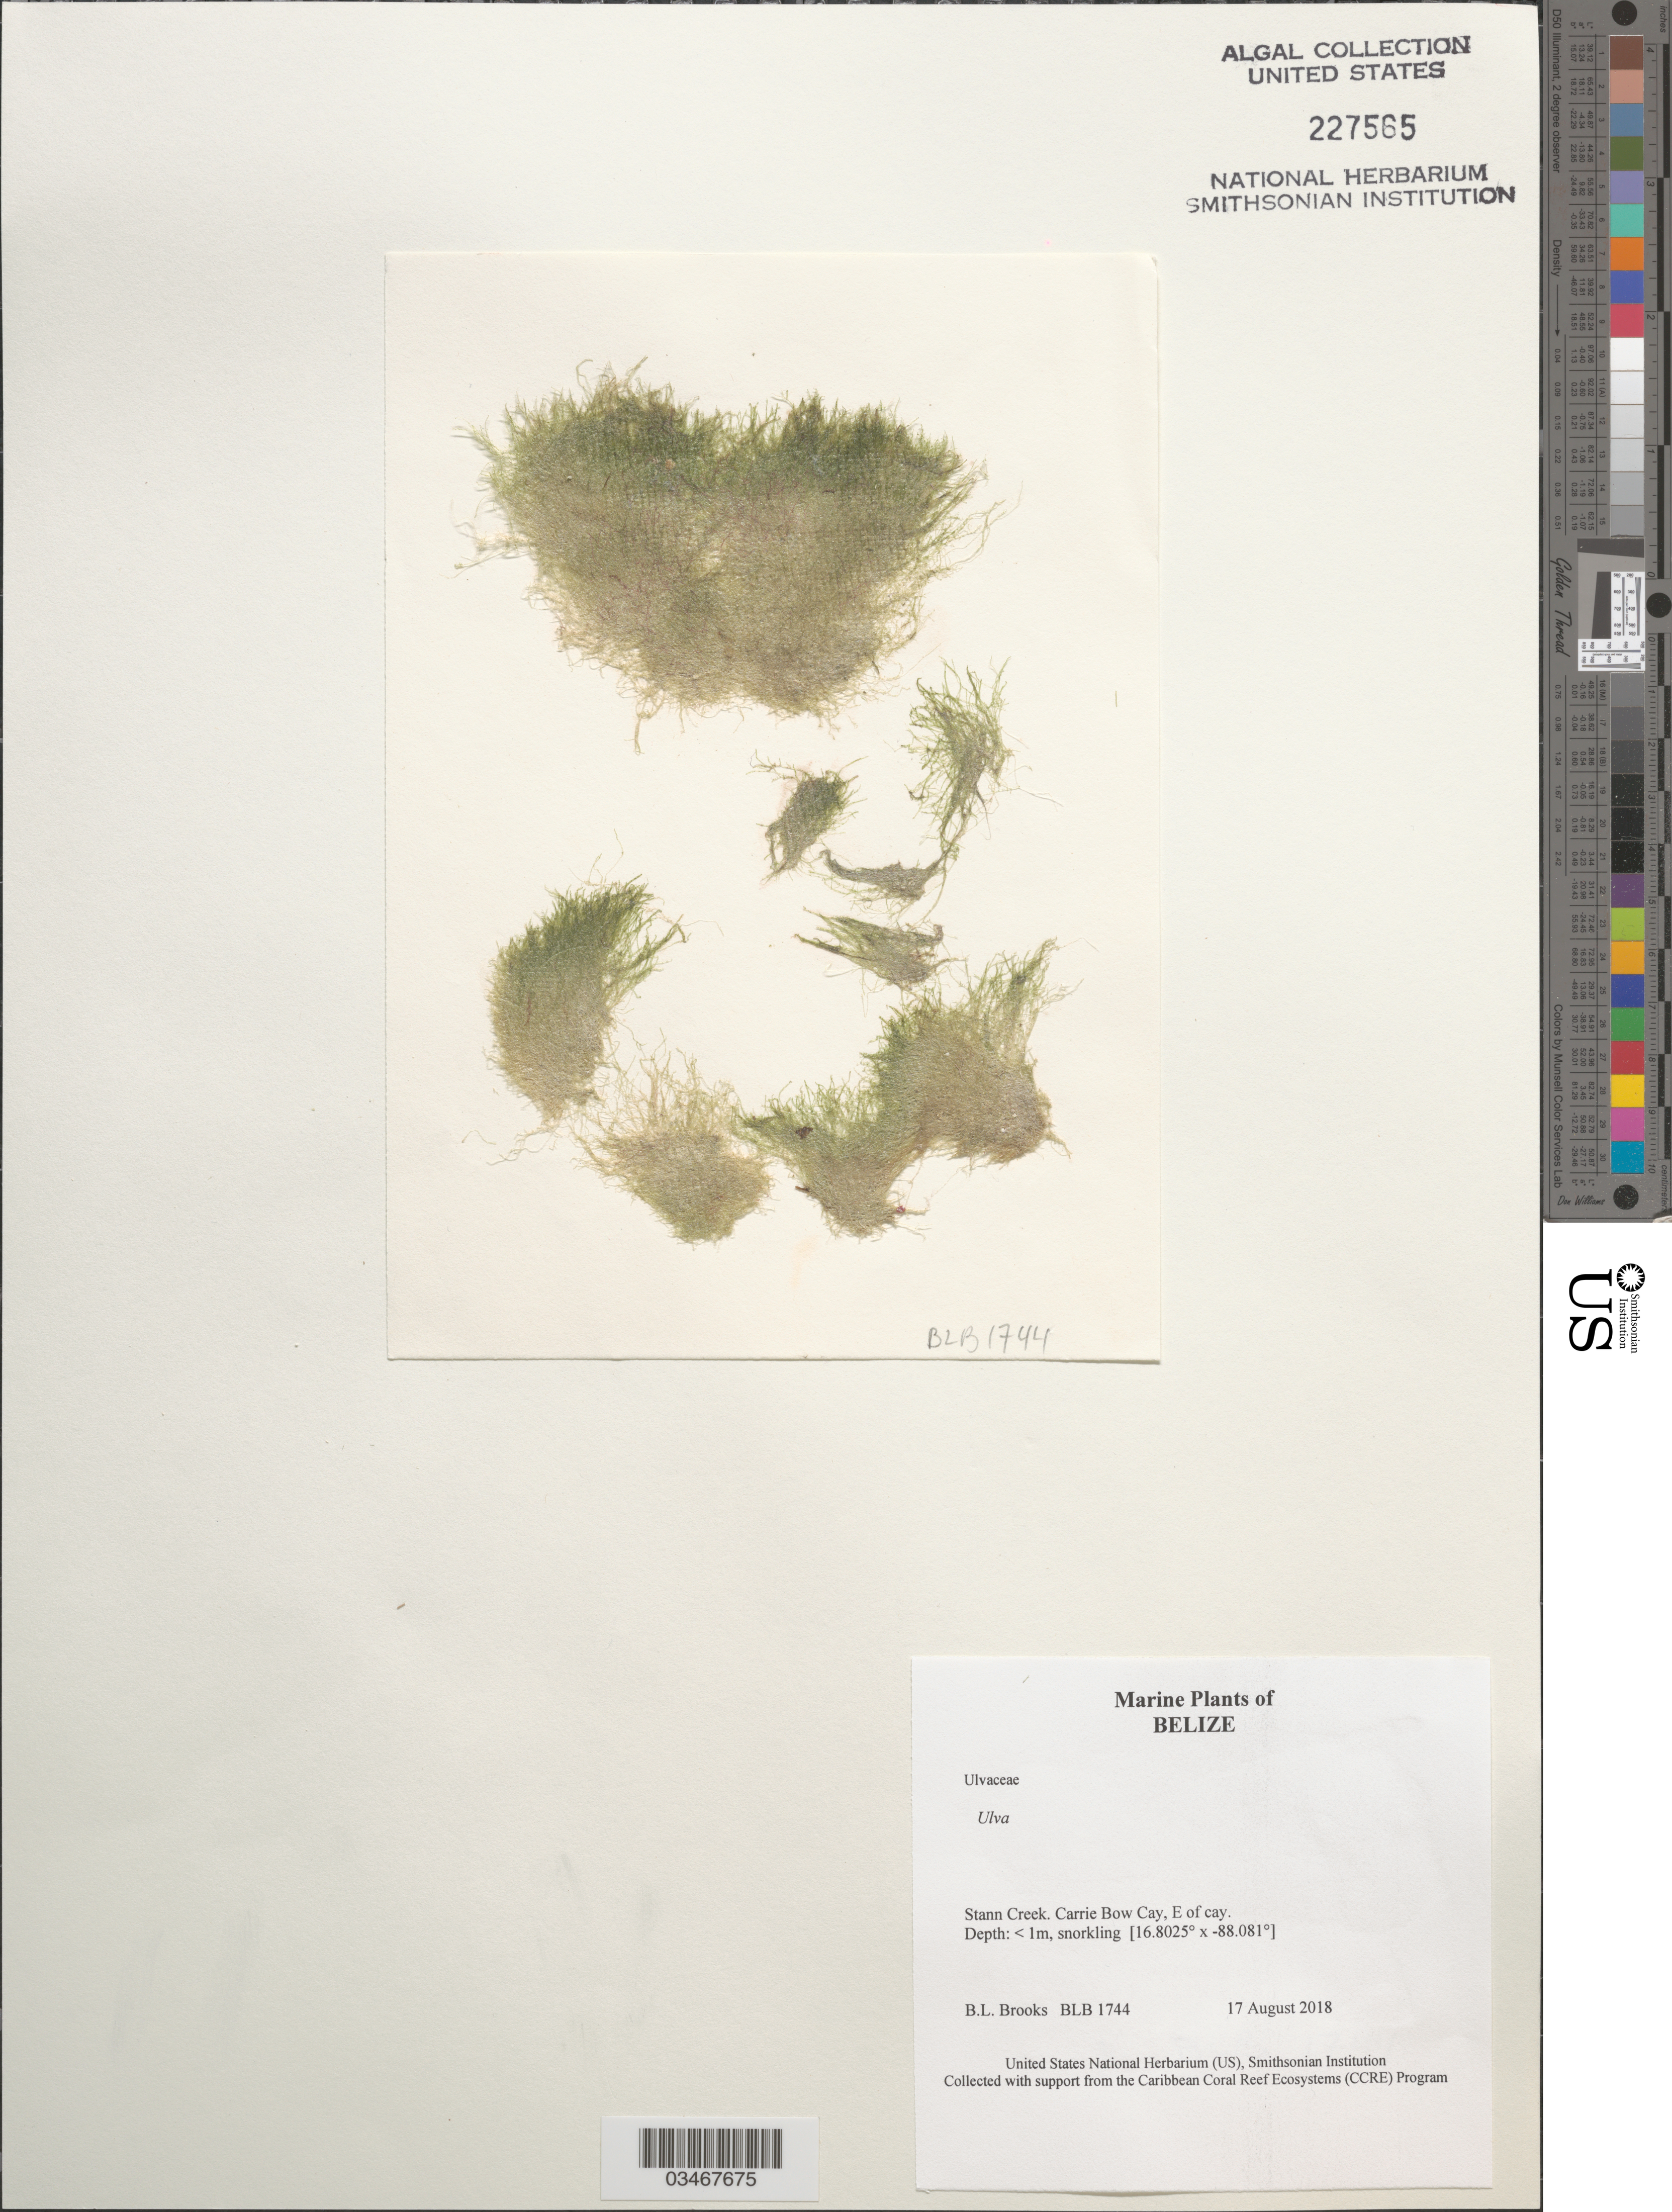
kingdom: Plantae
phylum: Chlorophyta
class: Ulvophyceae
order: Ulvales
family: Ulvaceae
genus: Ulva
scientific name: Ulva sp.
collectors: B. Brooks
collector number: BLB 1744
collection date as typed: Transcribed d/m/y: 17/8/2018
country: Belize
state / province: Stann Creek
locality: Carrie Bow Cay, E of cay.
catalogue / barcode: US 227565